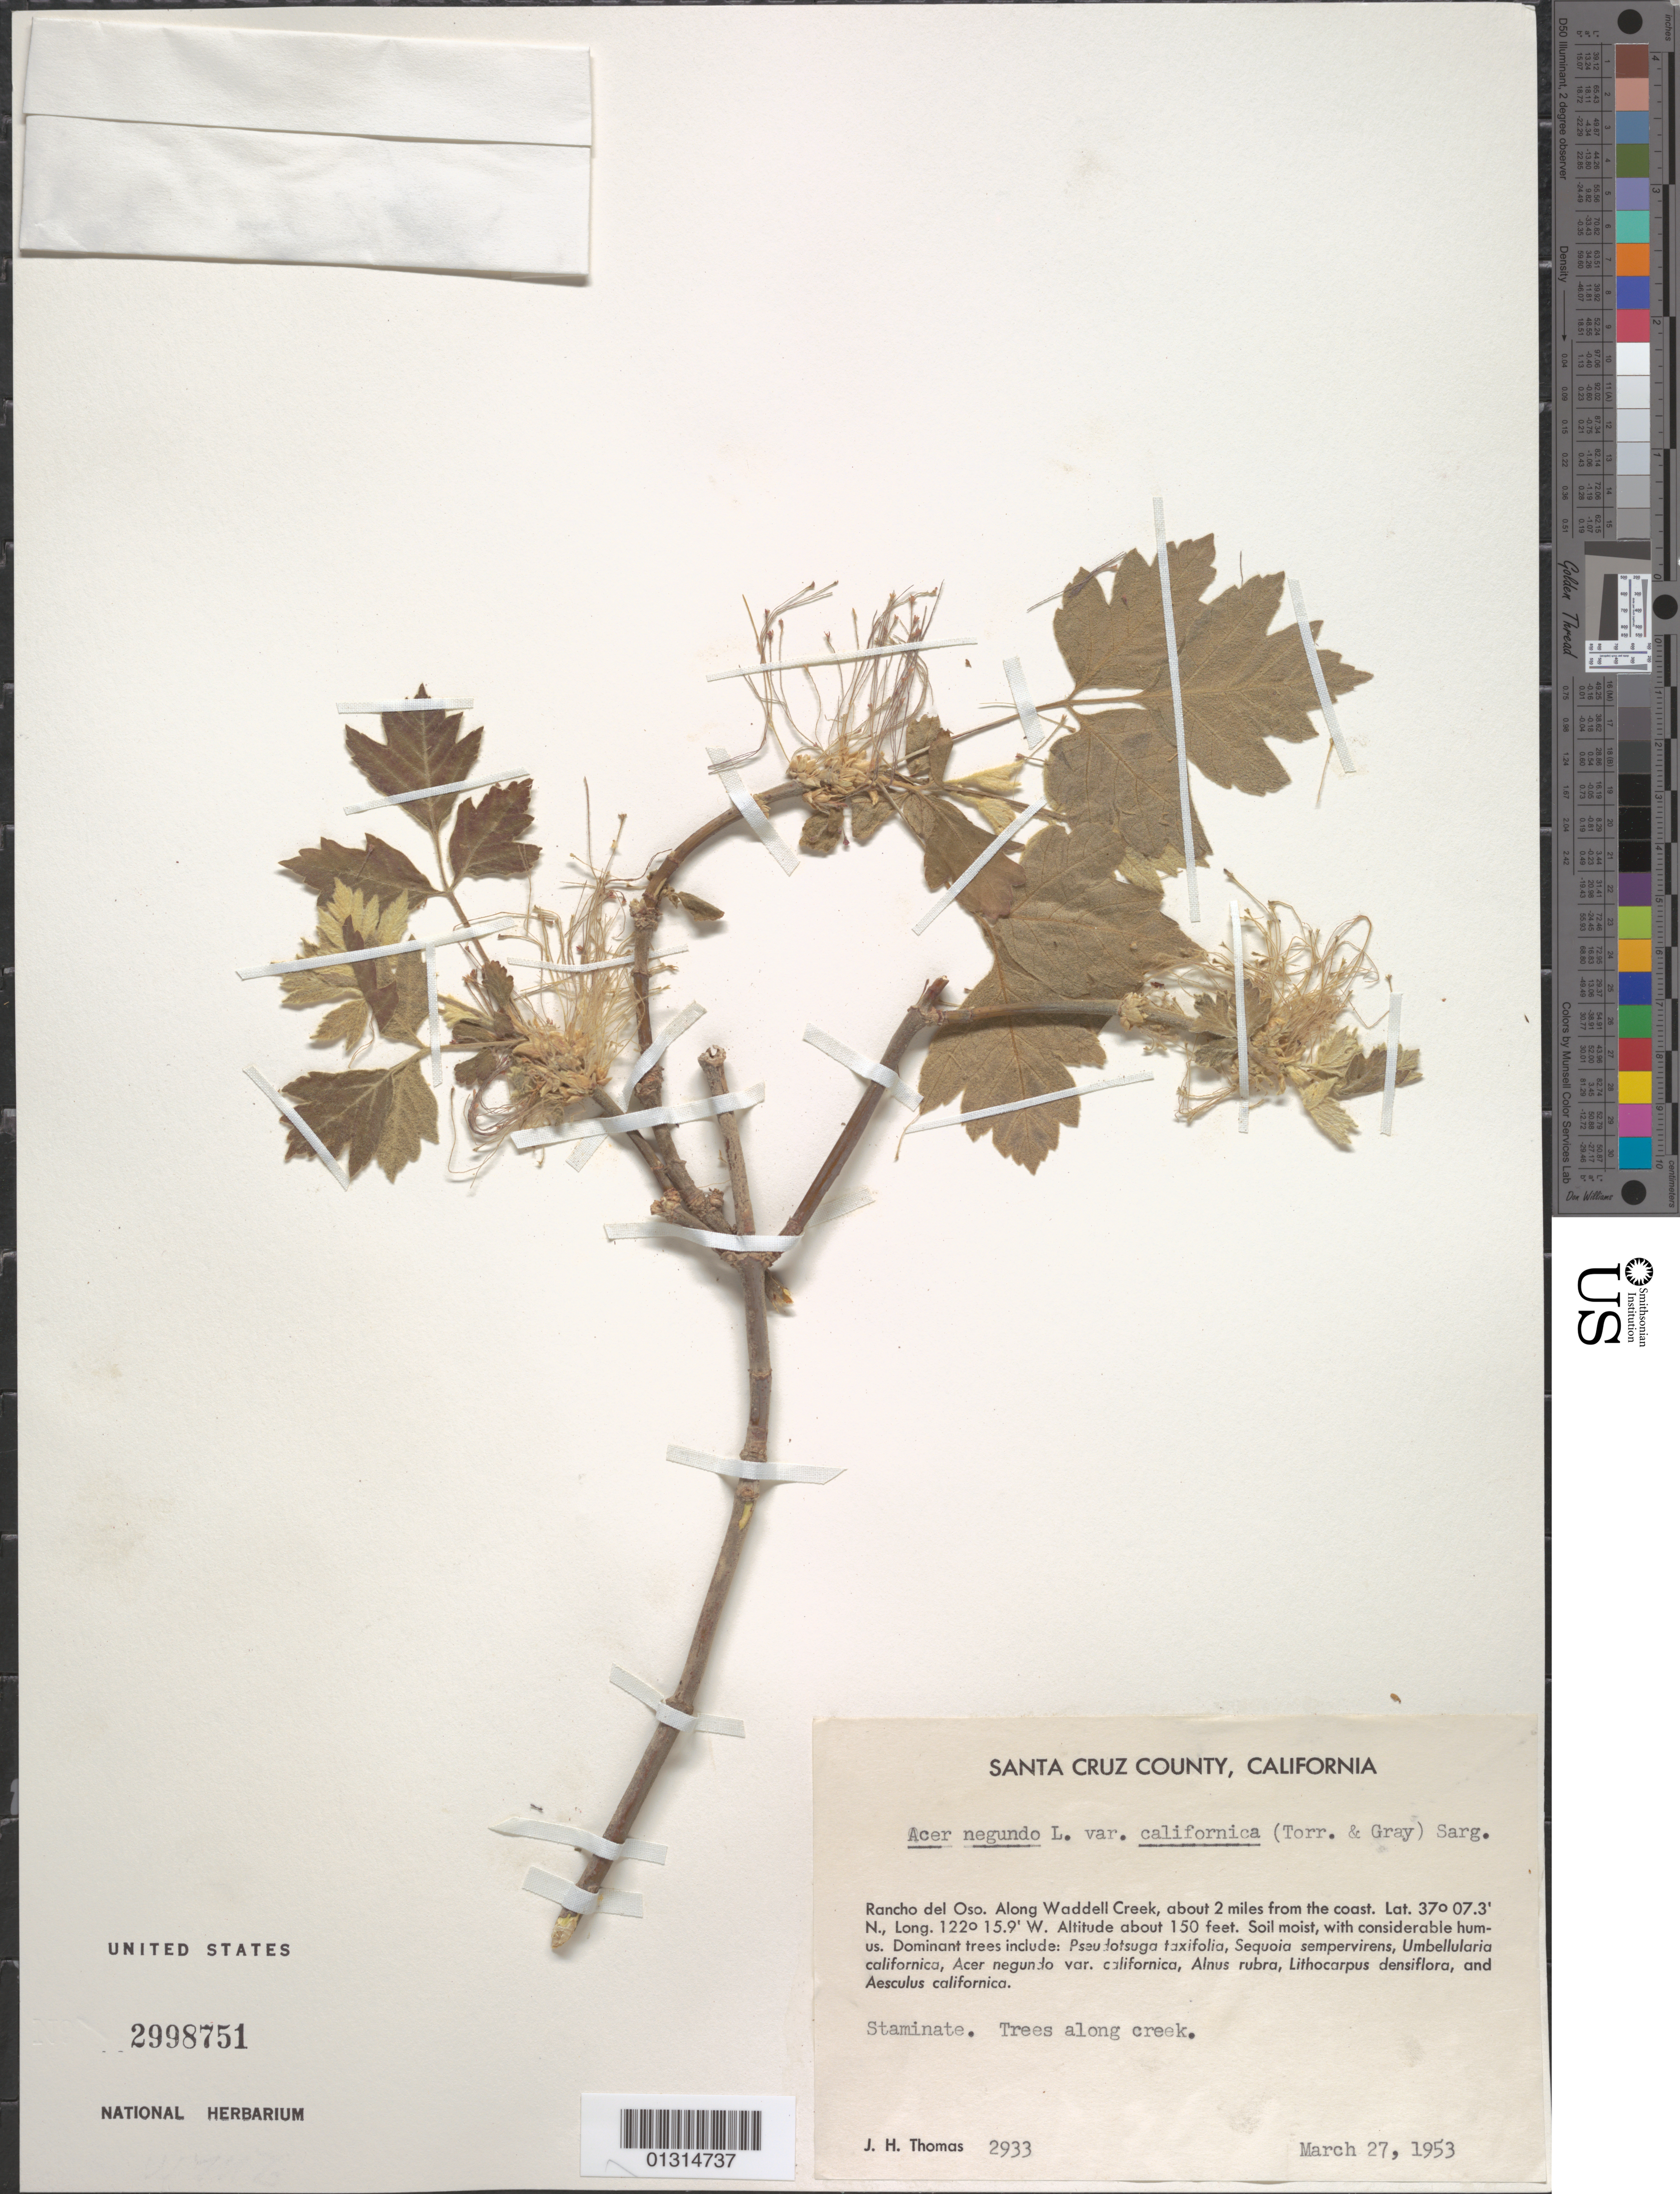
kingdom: Plantae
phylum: Tracheophyta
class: Magnoliopsida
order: Sapindales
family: Sapindaceae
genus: Acer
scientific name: Acer negundo subsp. californicum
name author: (Torr. & A. Gray) Wesm.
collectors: J. H. Thomas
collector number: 2933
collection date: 1953-03-27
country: United States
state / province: California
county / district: Santa Cruz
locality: Santa Cruz County, Rancho del Oso, along Waddell Creek, about 2 miles from the coast.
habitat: Along creek. Soil moist with considerable humus. Dominant trees include: Pseudotsuga taxifolia, Sequoia sempervirens, Umbellularia californica, Acer negundo var. californica, Alnus rubra, Lithocarpus densiflora and Aesculus californica.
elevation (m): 46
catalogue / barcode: US 2998751